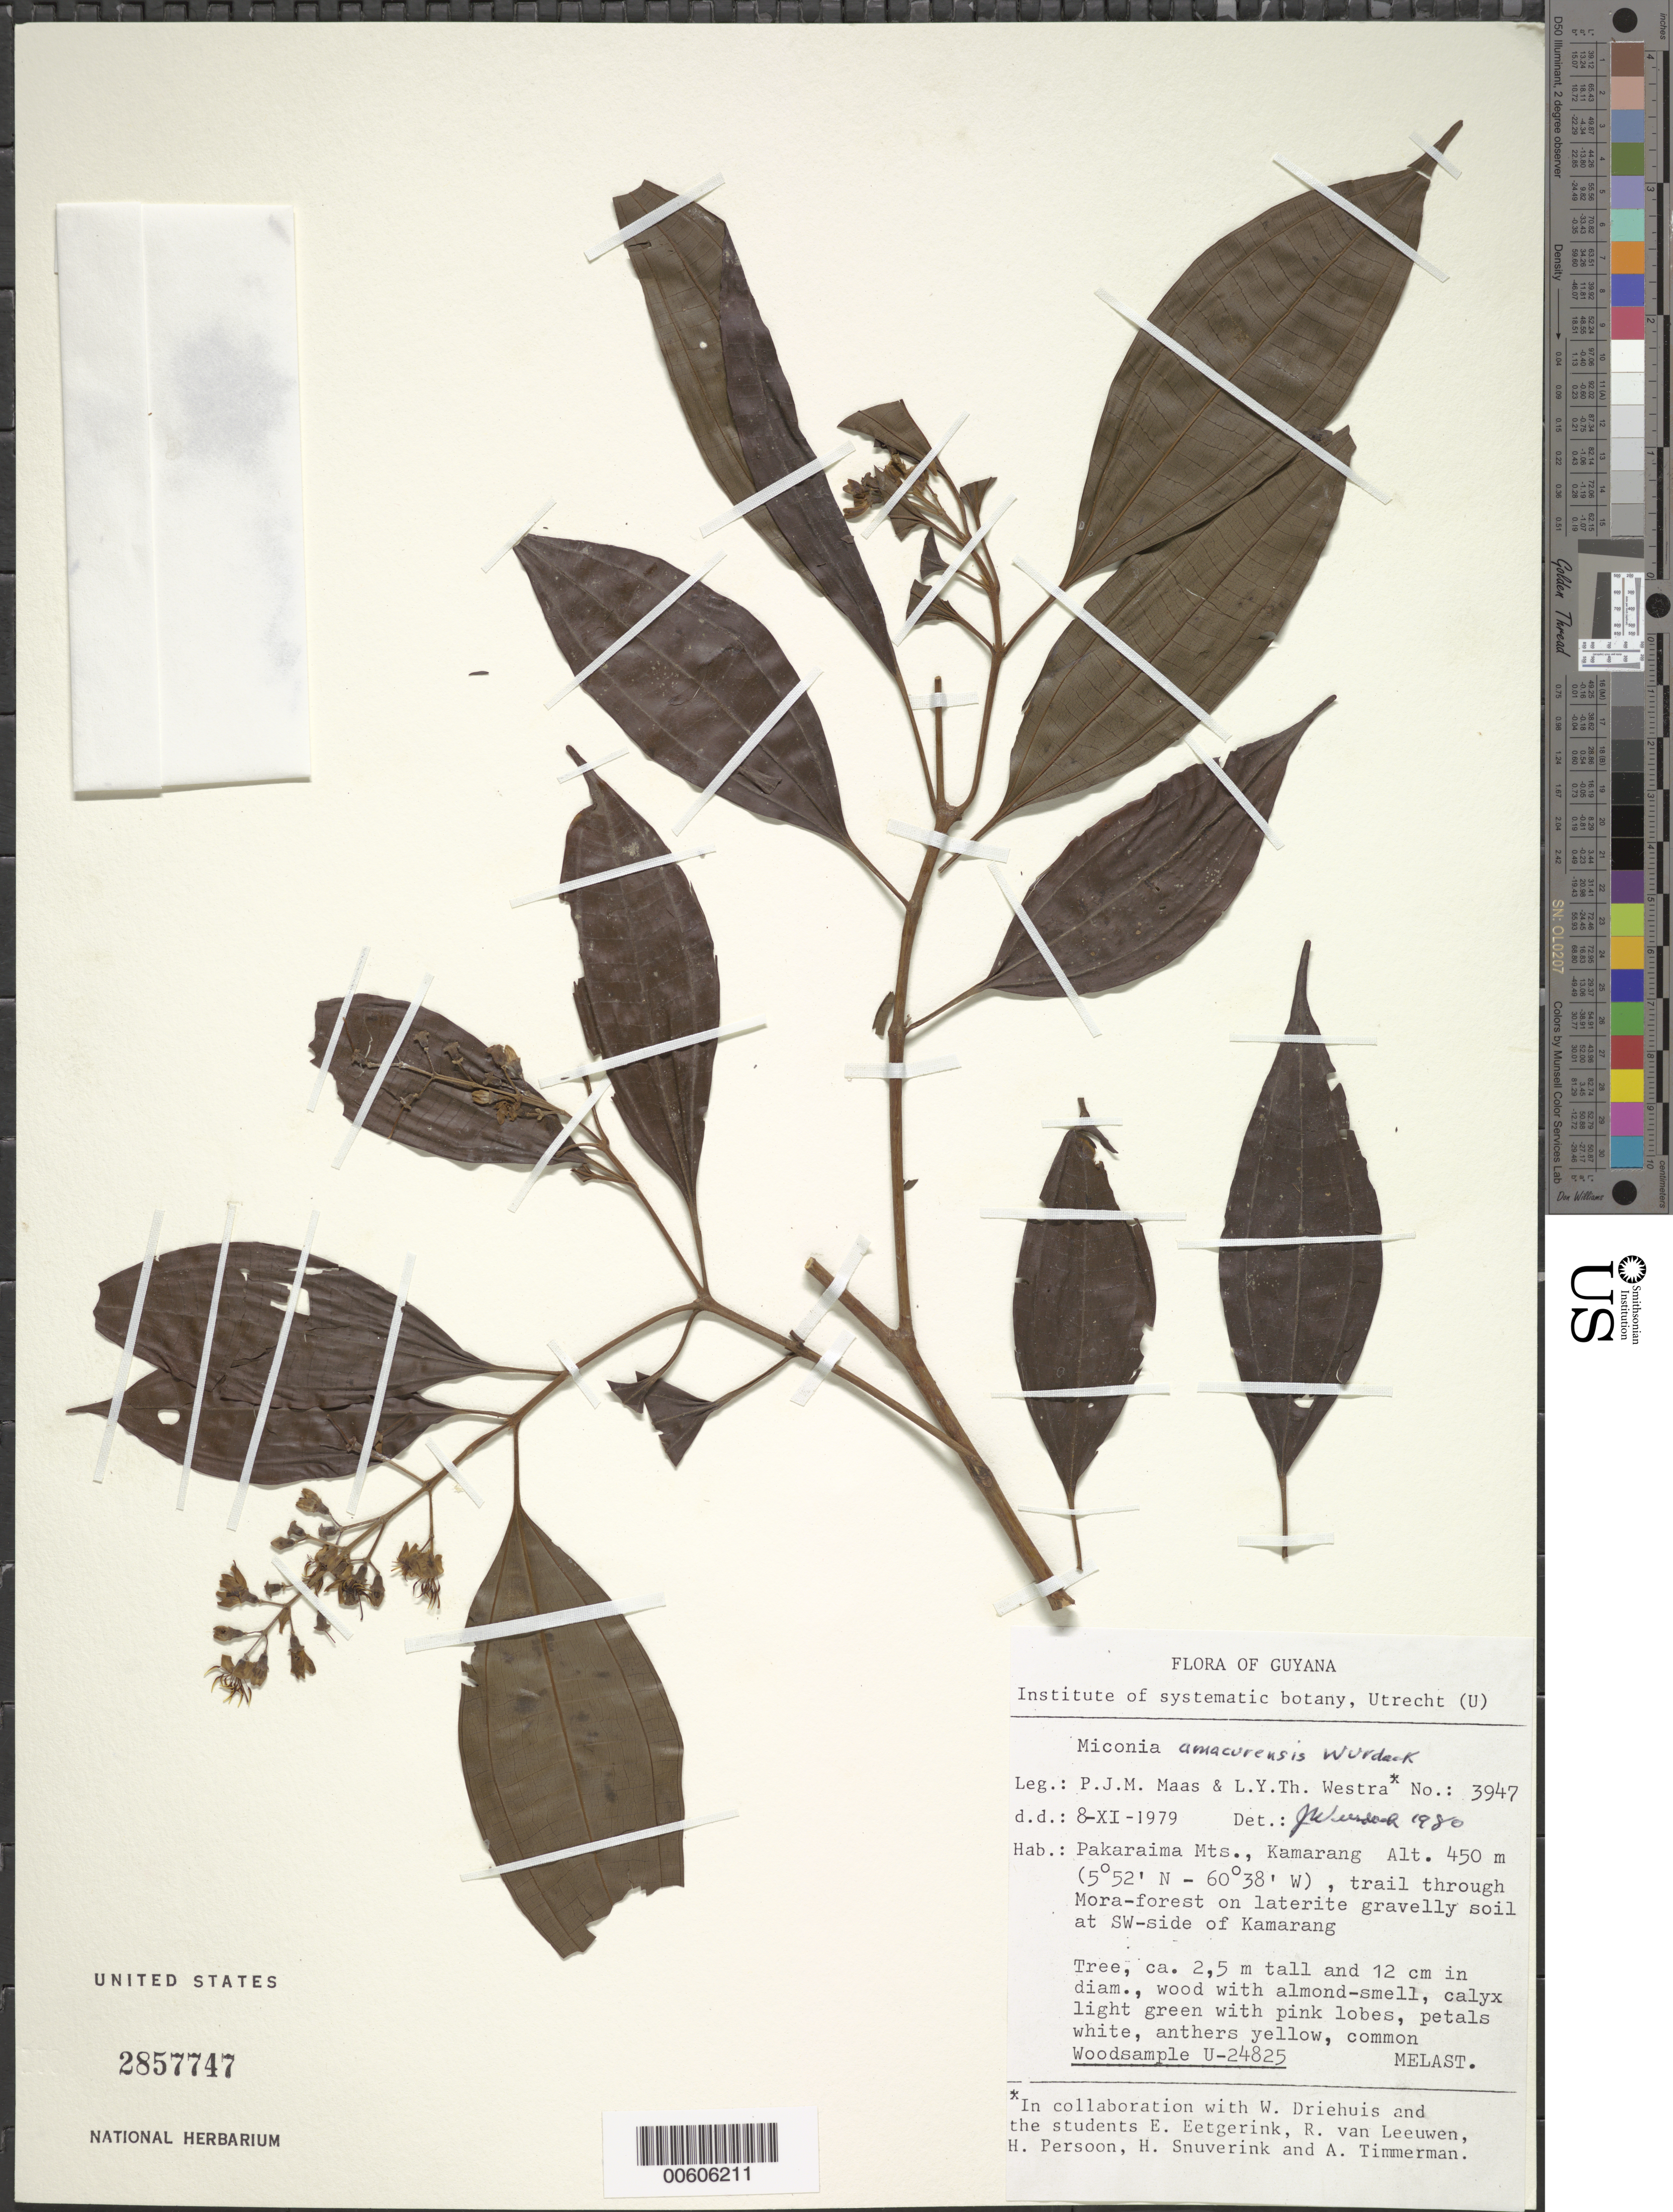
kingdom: Plantae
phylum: Tracheophyta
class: Magnoliopsida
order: Myrtales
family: Melastomataceae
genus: Miconia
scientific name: Miconia amacurensis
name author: Wurdack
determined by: Wurdack, John J., (US), US (UNITED STATES)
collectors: P. Maas, L. Y. T. Westra & W. Driehuis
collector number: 3947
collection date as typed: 8-Nov-79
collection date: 1979-11-08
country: Guyana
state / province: Cuyuni-Mazaruni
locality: Kamarang, upper Mazaruni R.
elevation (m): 450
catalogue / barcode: US 2857747